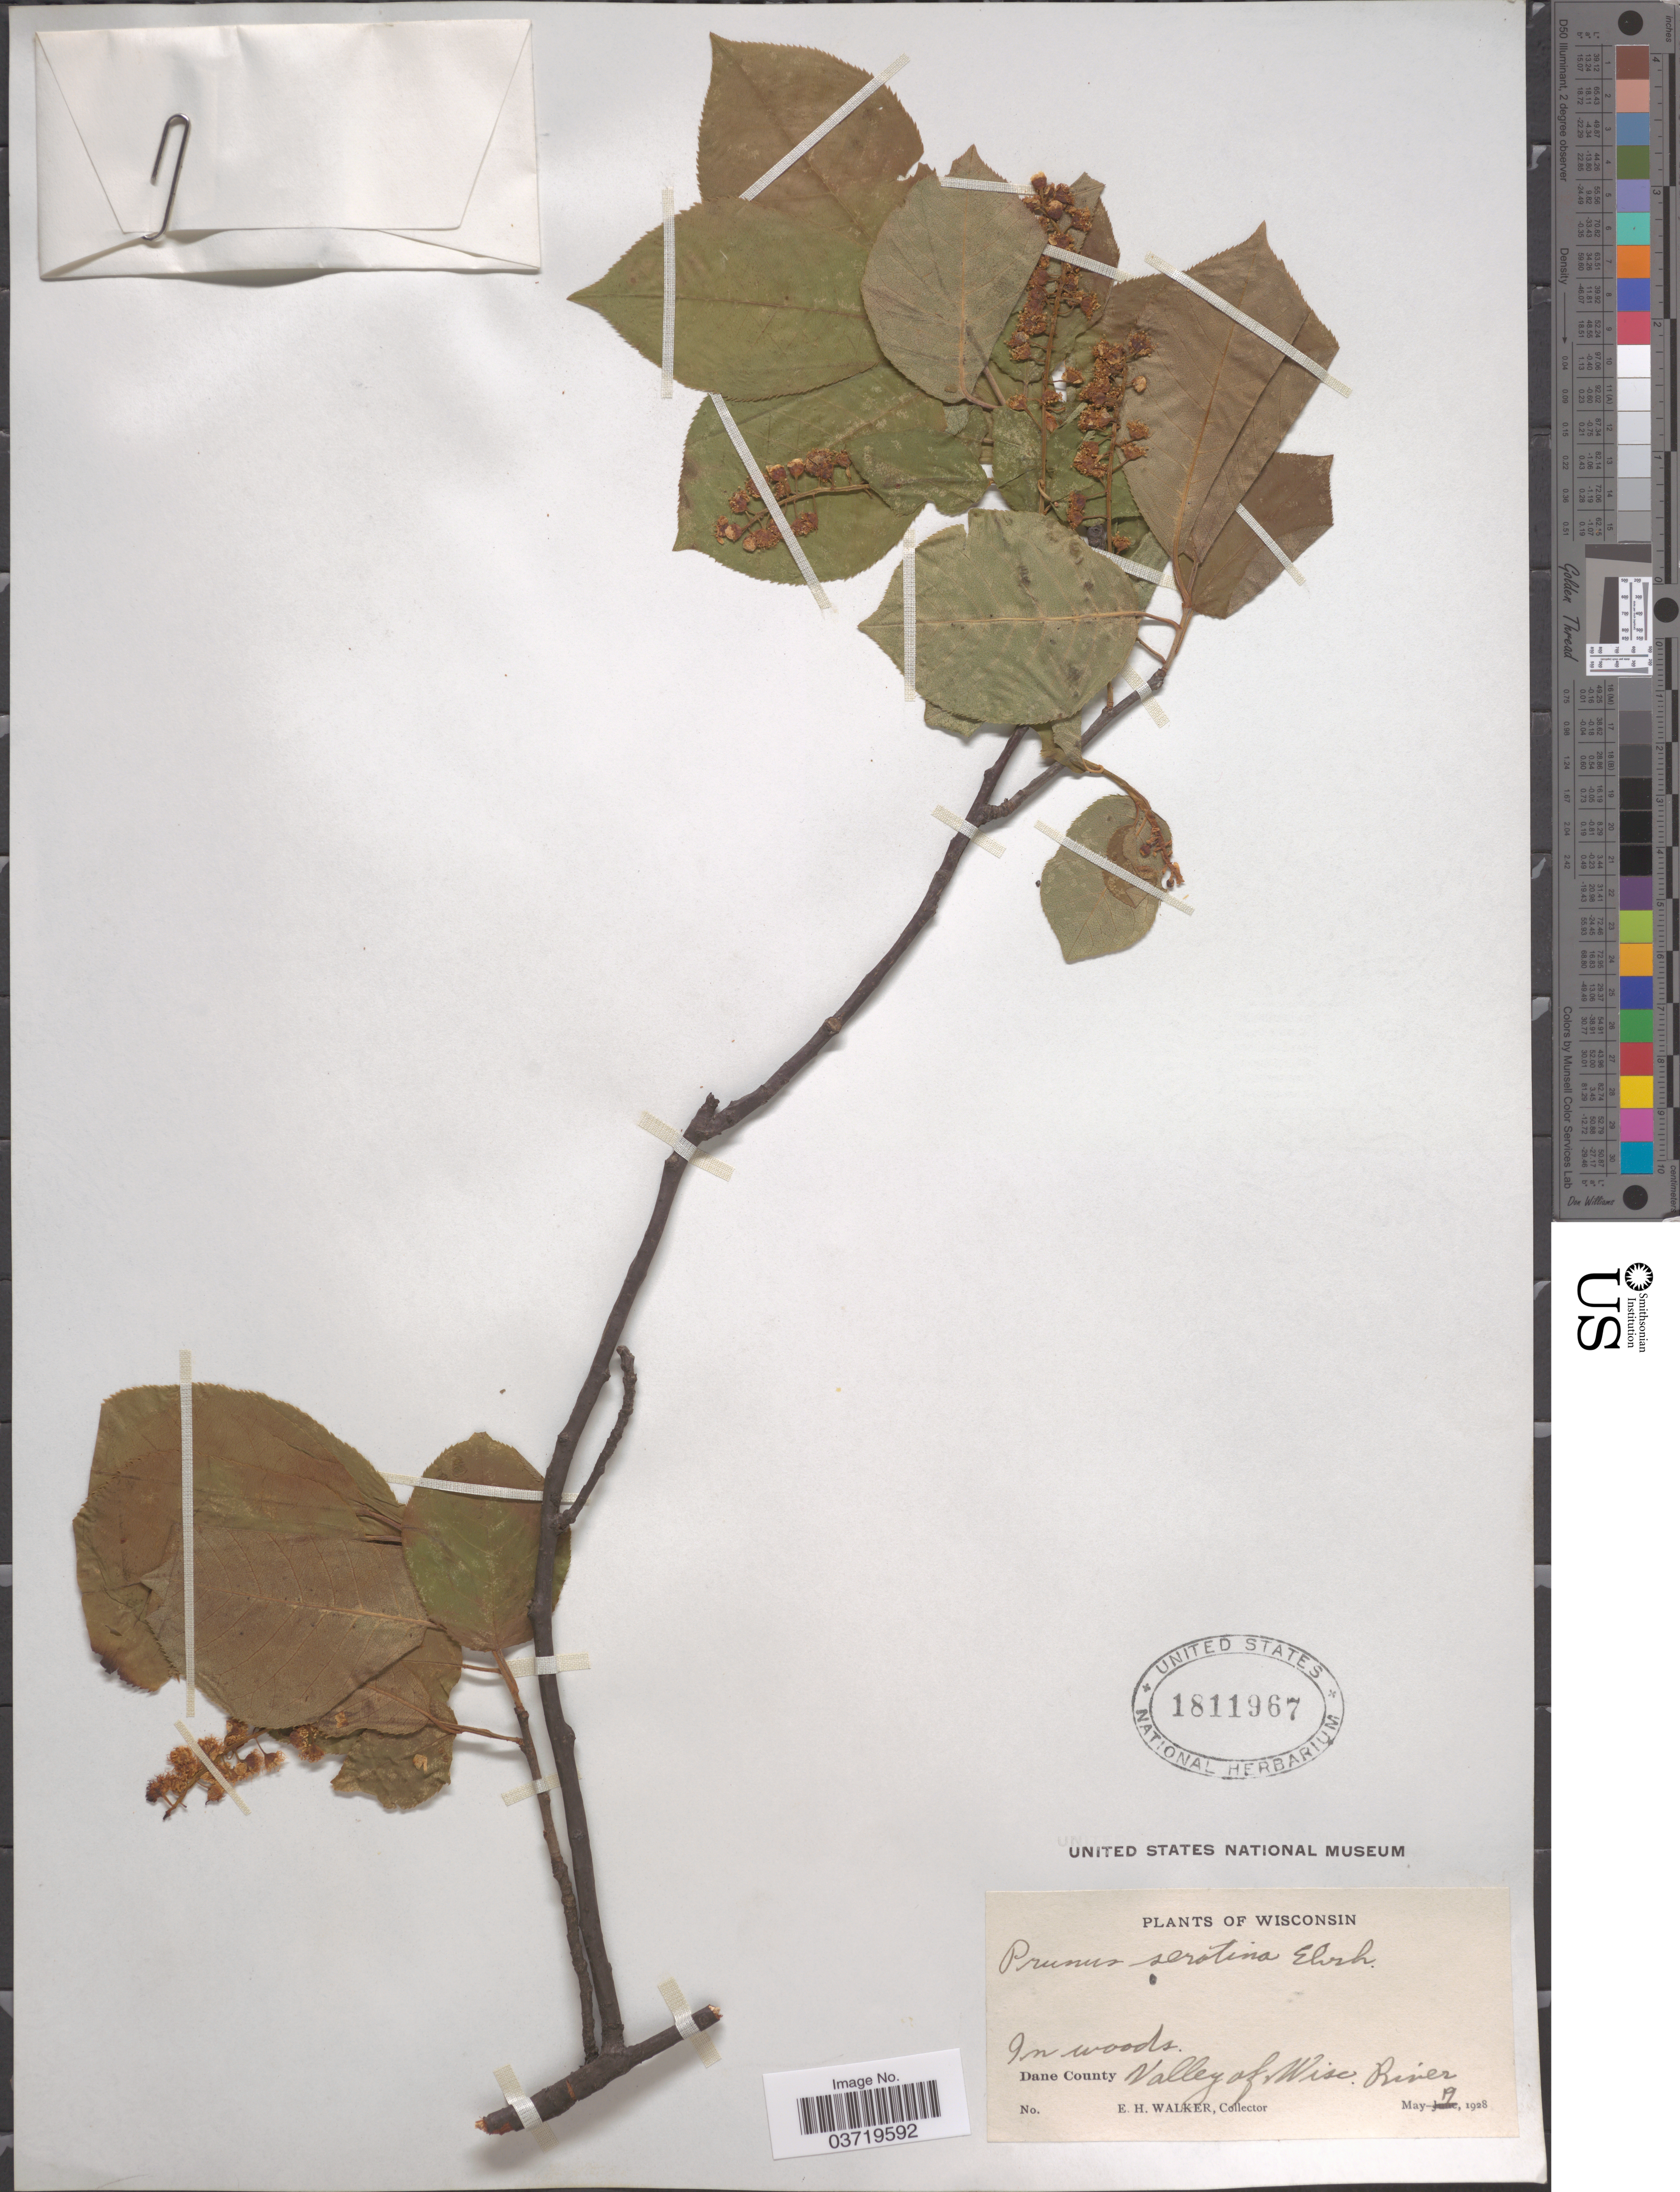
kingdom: Plantae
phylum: Tracheophyta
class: Magnoliopsida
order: Rosales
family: Rosaceae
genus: Prunus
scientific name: Prunus serotina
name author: Ehrh.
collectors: E. H. Walker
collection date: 1928-05-19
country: United States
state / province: Wisconsin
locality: Dane County. Valley of Wisc. River.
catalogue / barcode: US 1811967